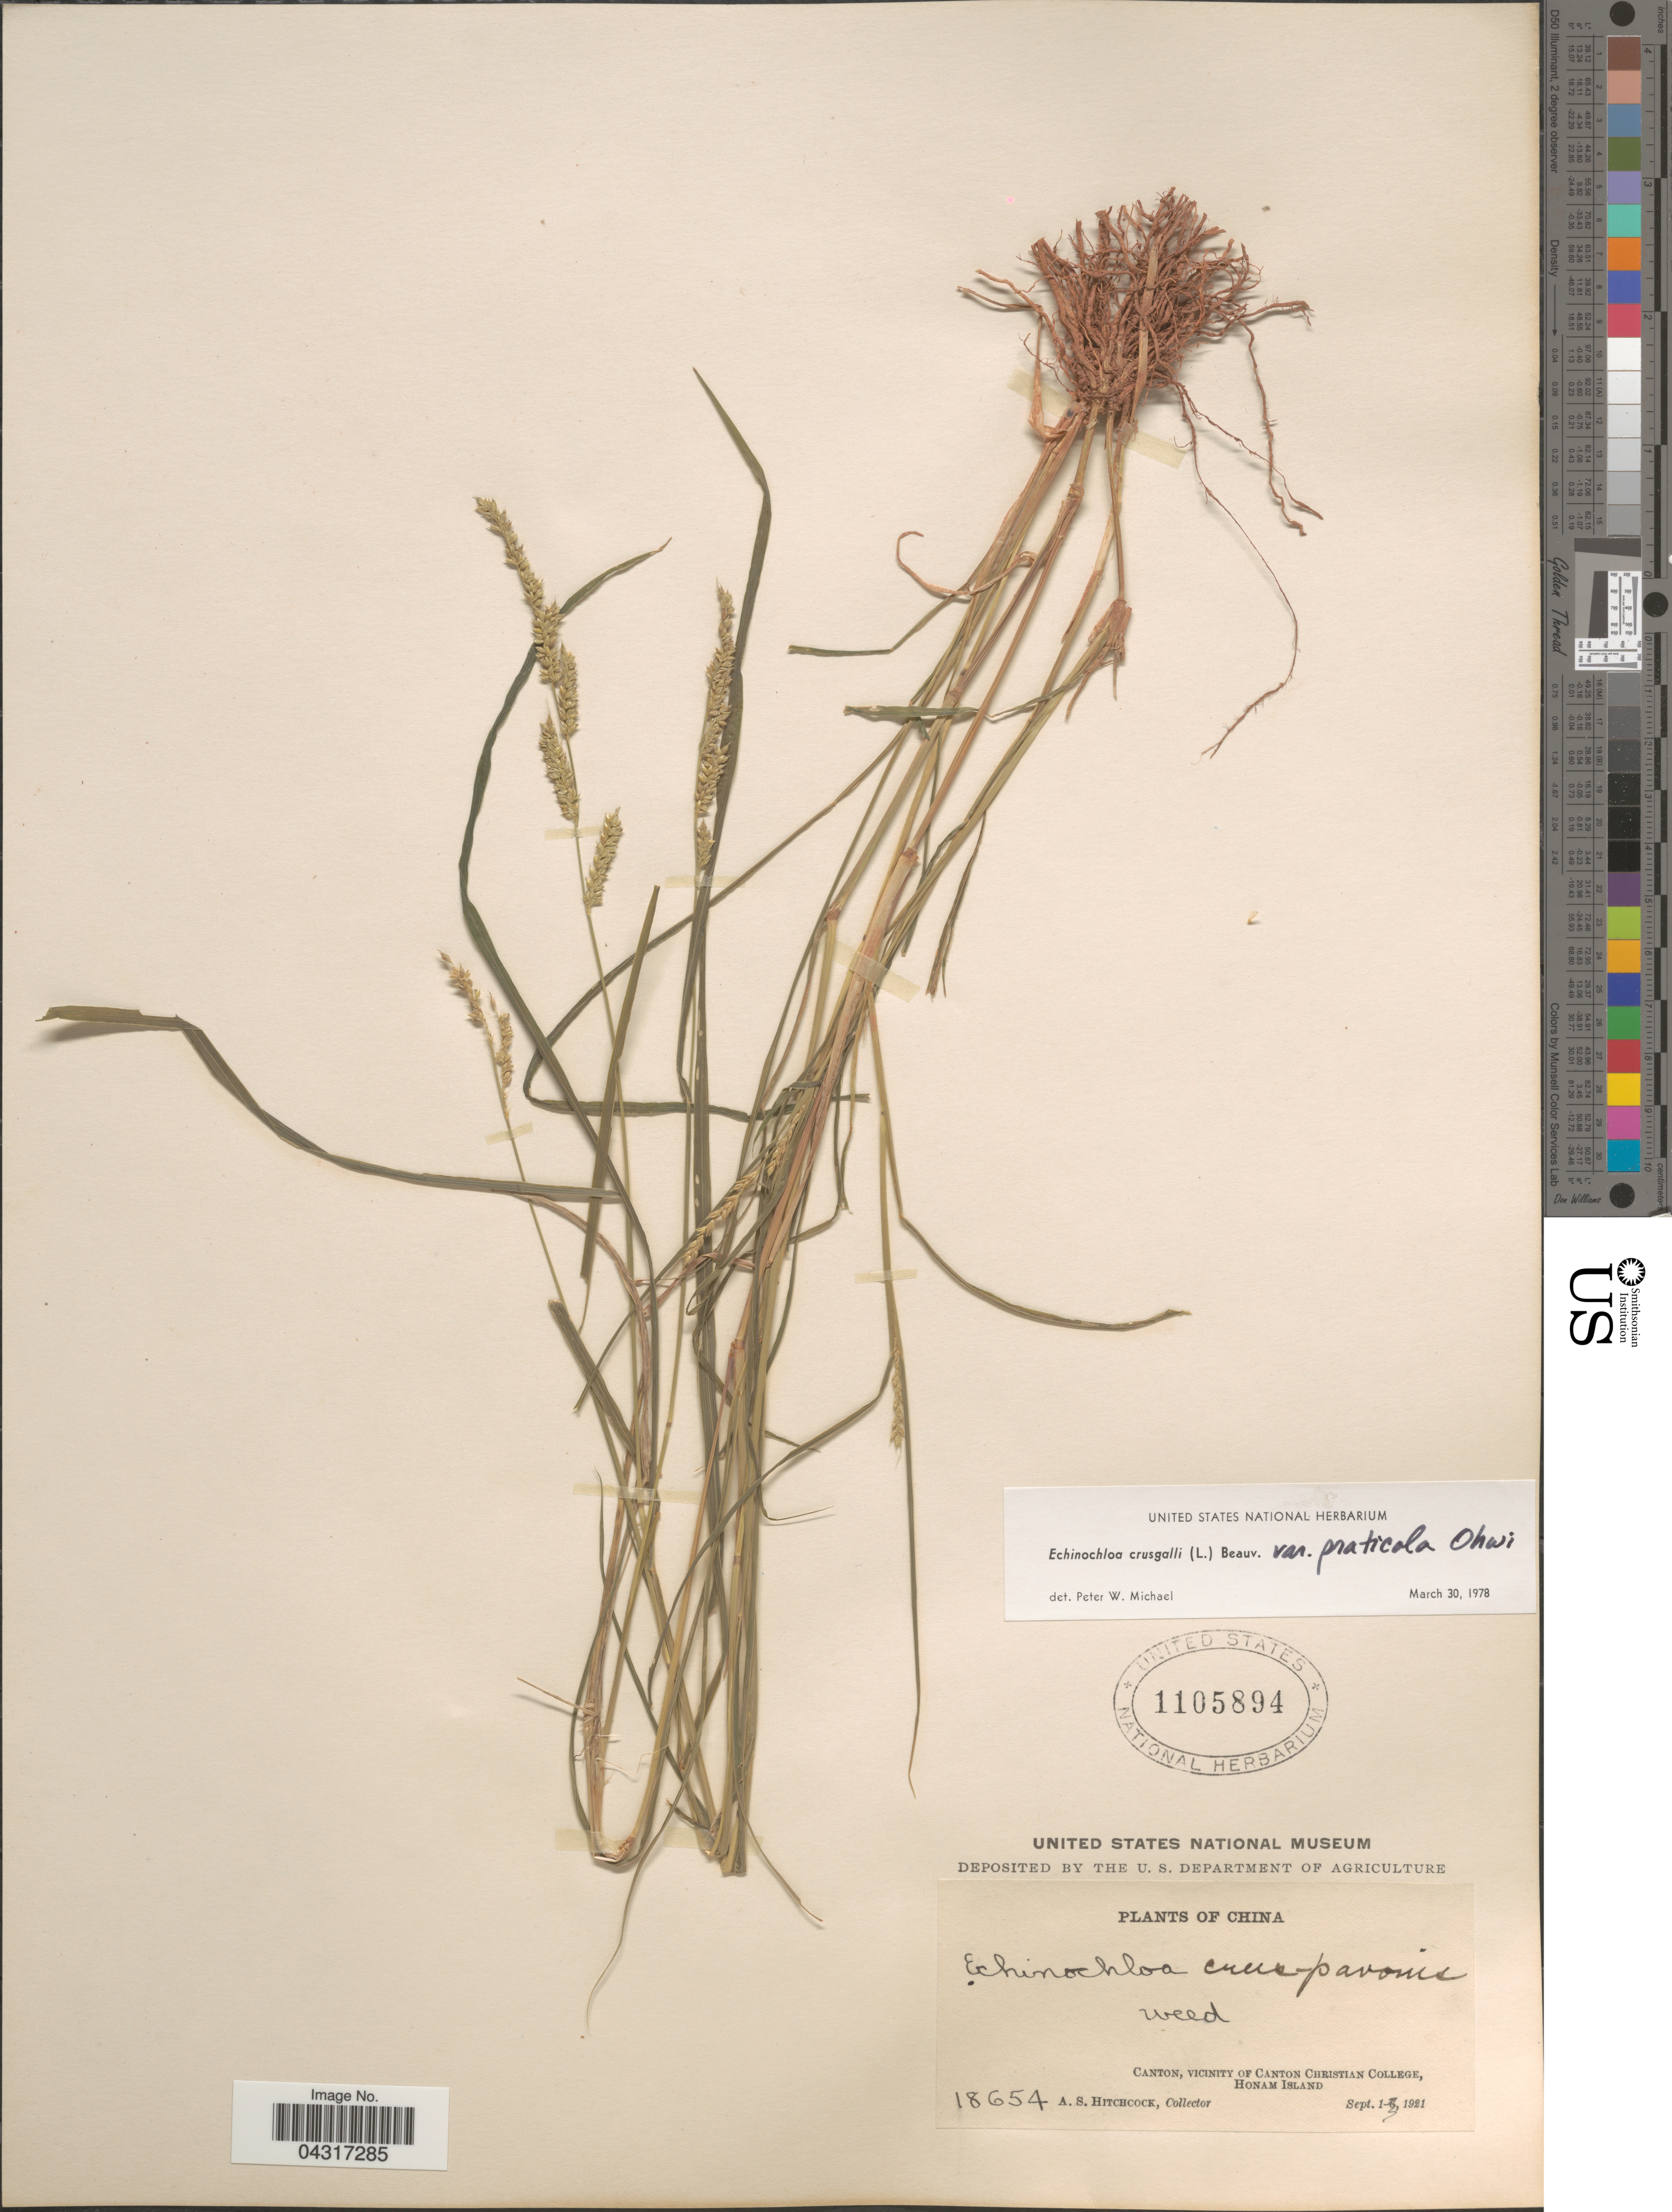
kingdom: Plantae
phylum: Tracheophyta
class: Liliopsida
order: Poales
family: Poaceae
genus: Echinochloa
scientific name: Echinochloa crus-galli var. praticola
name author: Ohwi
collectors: A. S. Hitchcock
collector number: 18654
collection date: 1921-09-01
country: China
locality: Canton, vicinity of Canton Christian College, Honam Island.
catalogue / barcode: US 1105894